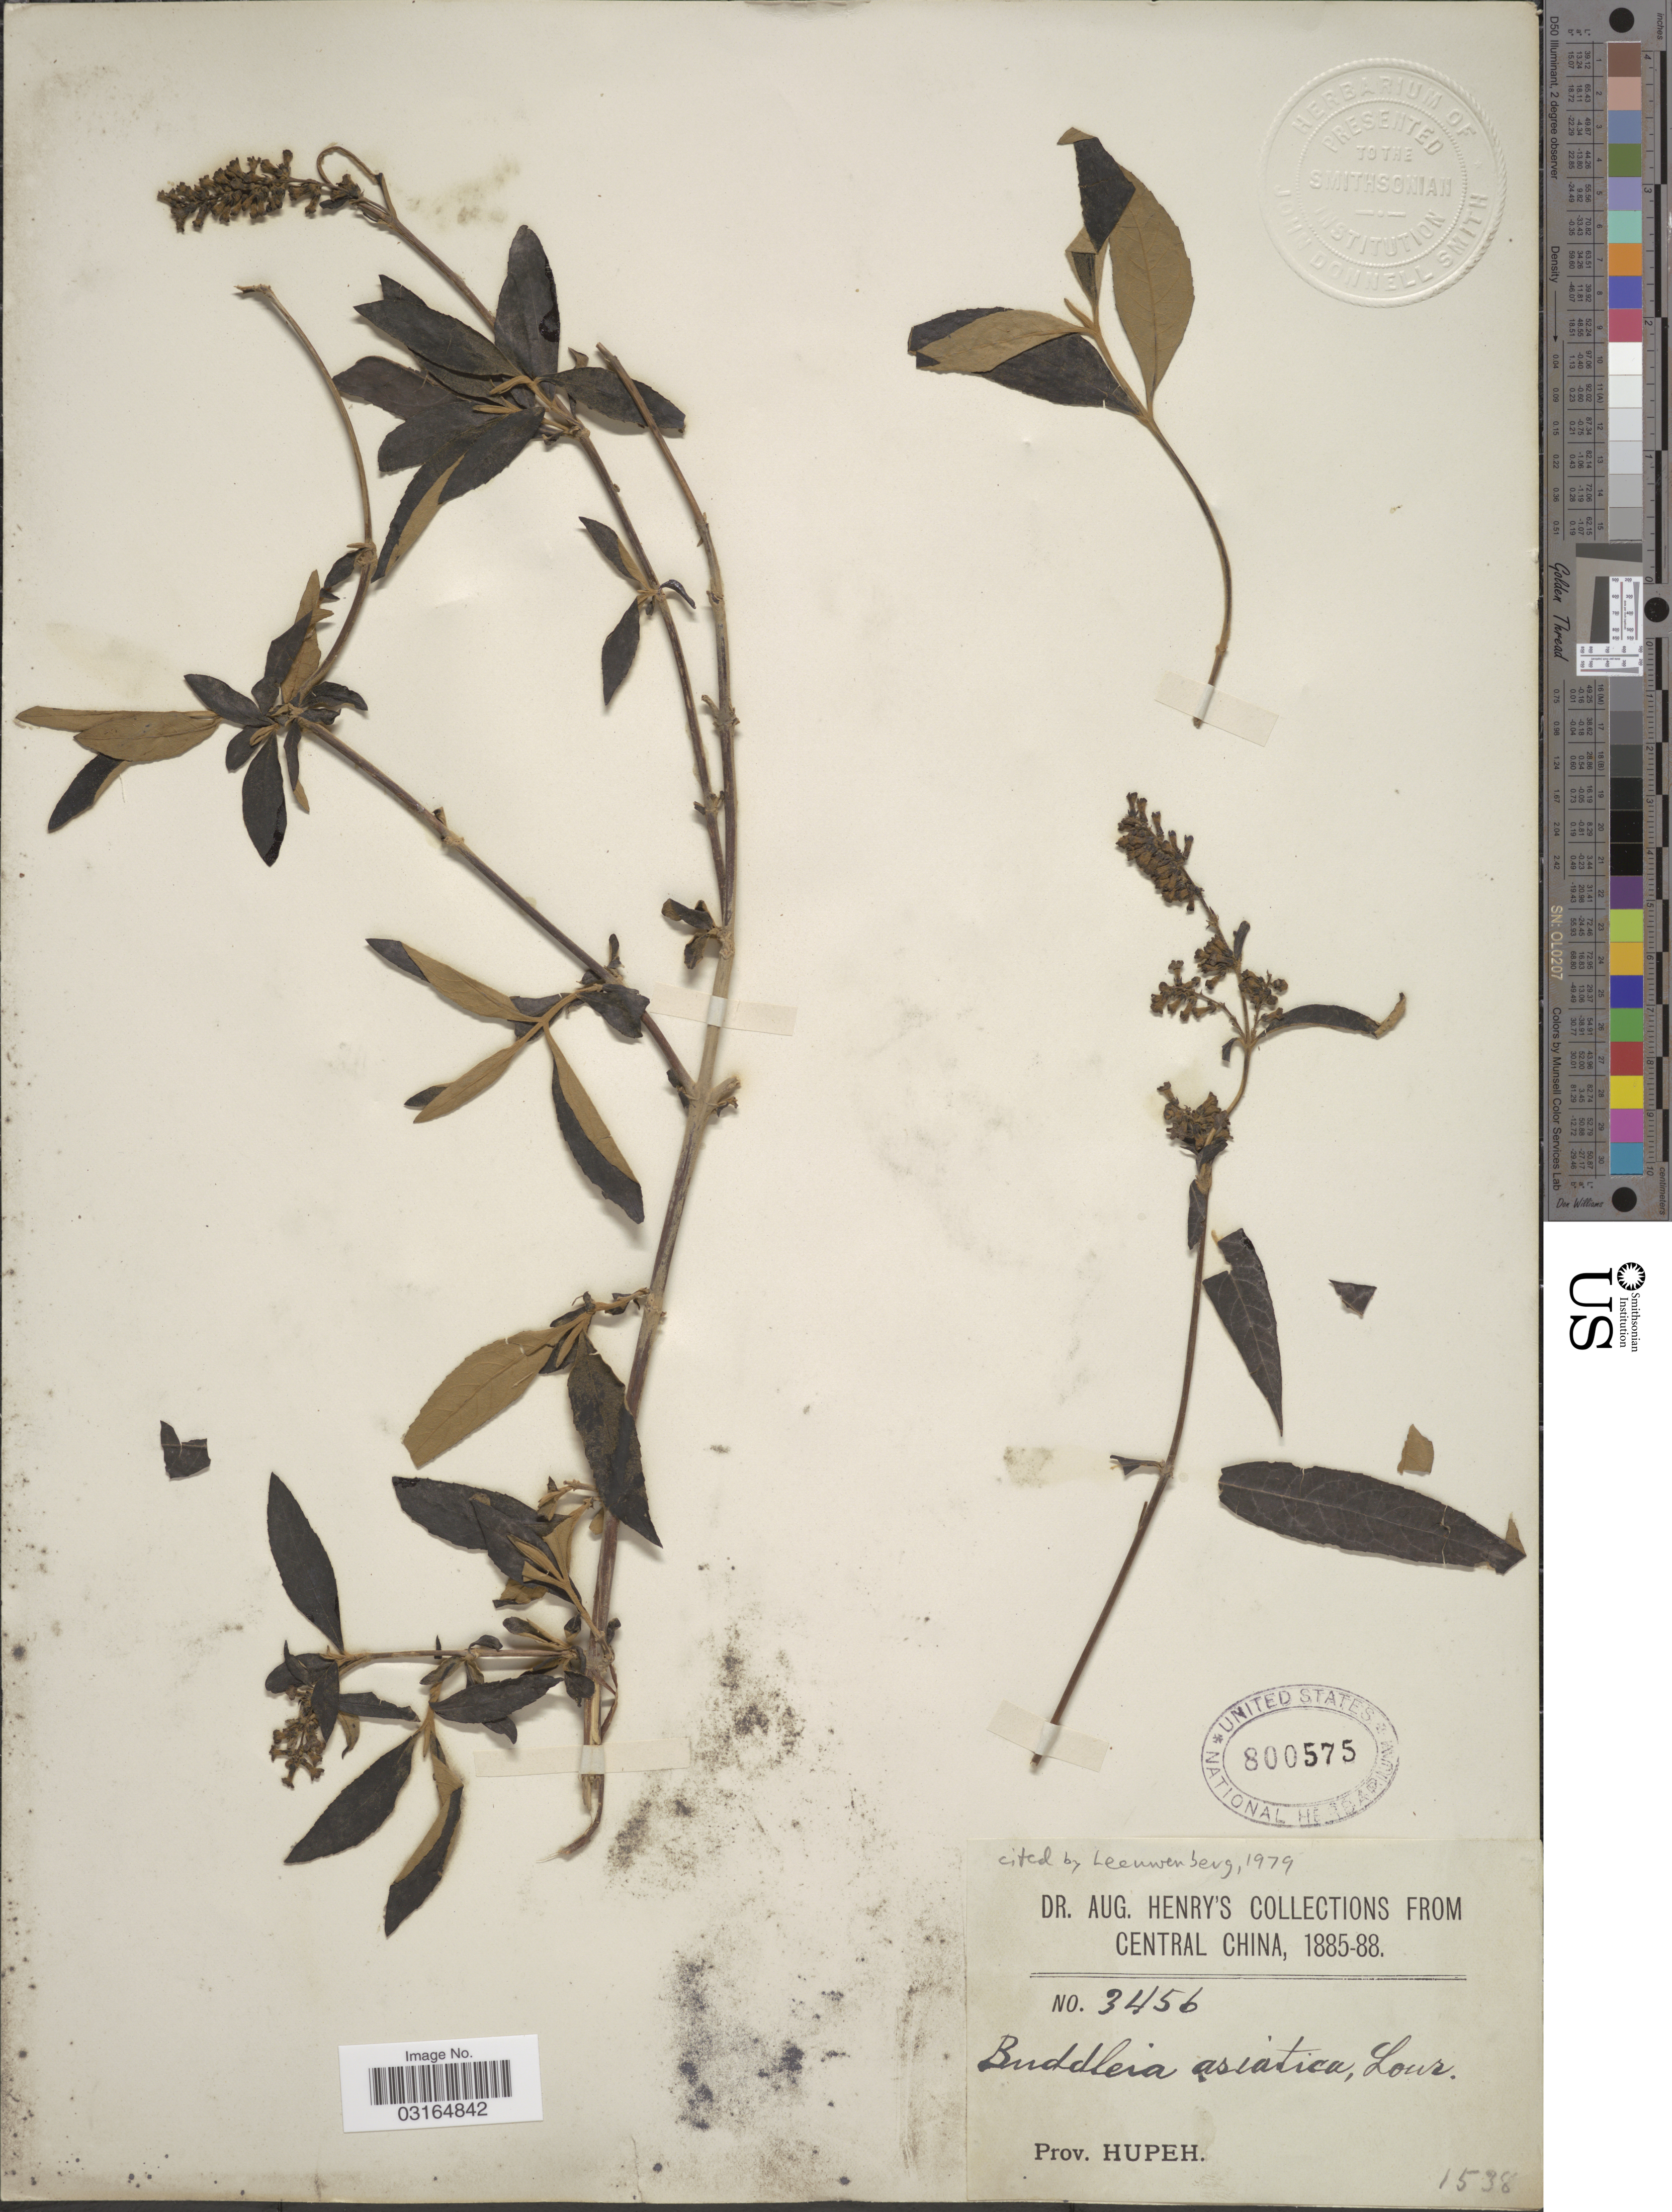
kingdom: Plantae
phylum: Tracheophyta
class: Magnoliopsida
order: Lamiales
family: Scrophulariaceae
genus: Buddleja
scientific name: Buddleja asiatica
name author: Lour.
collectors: A. Henry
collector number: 3456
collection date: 1885/1888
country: China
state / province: Hubei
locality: Central China. Prov. Hupeh.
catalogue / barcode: US 800575